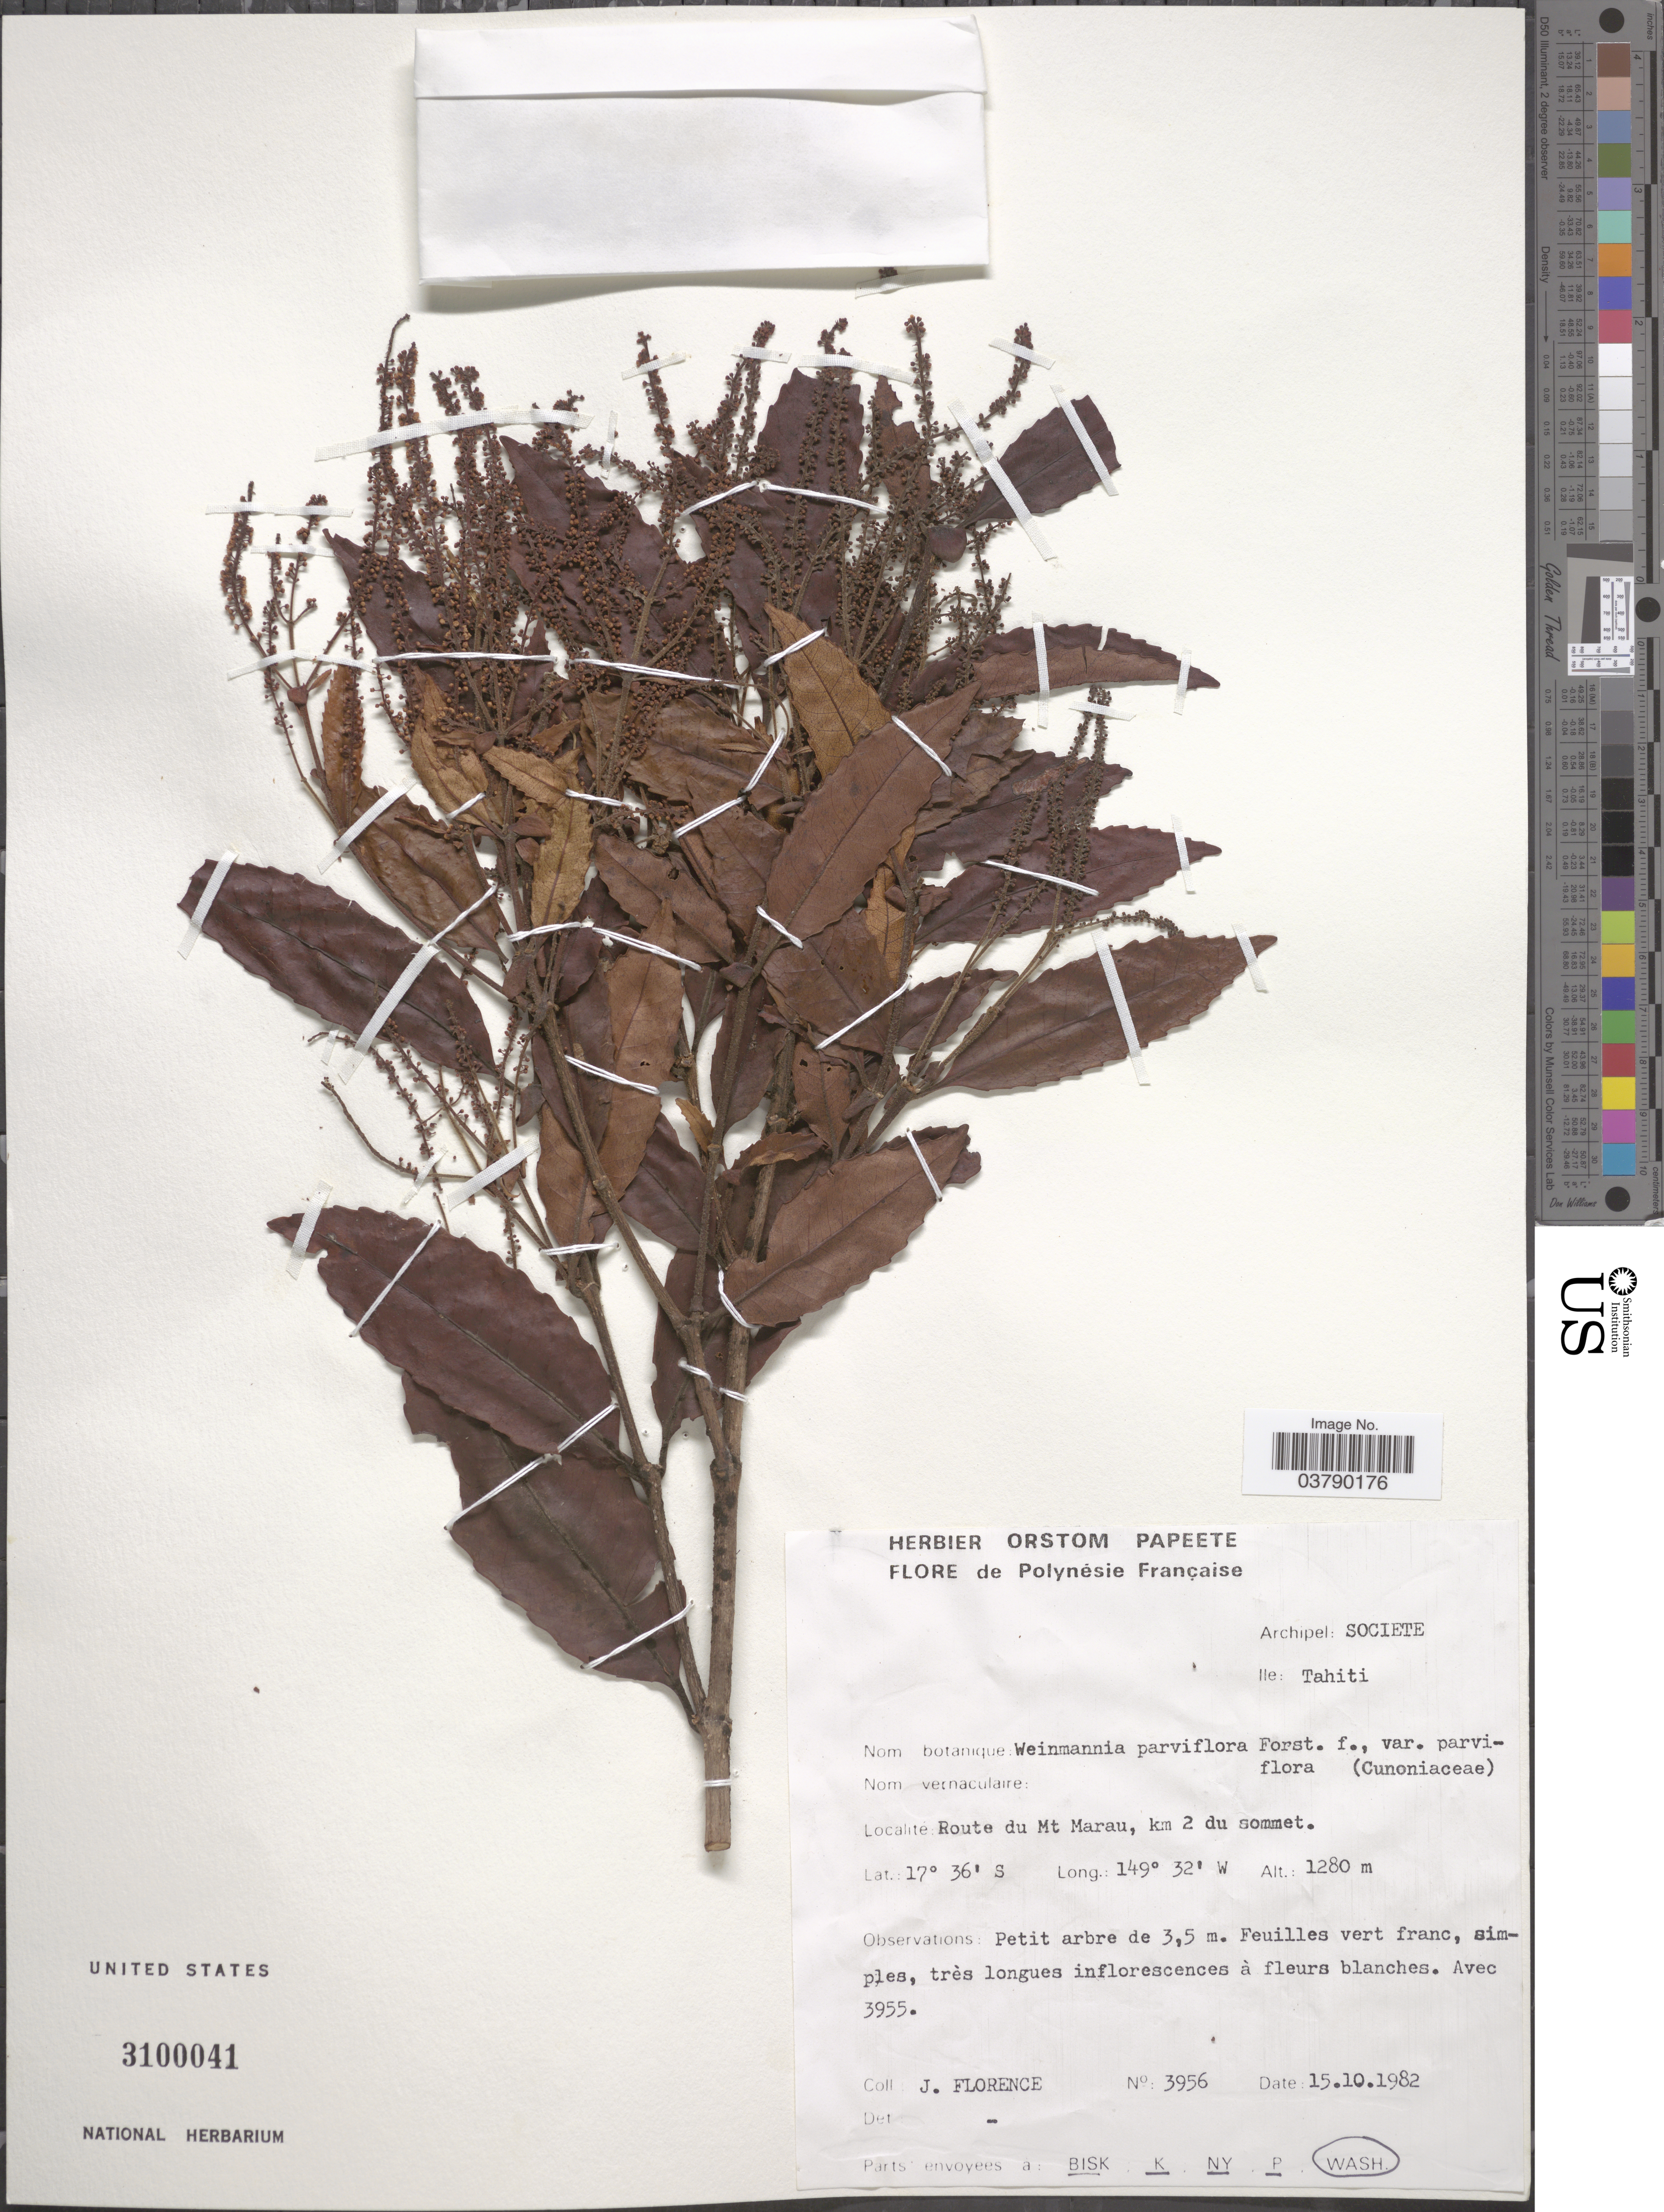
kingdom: Plantae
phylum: Tracheophyta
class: Magnoliopsida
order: Oxalidales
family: Cunoniaceae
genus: Pterophylla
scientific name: Pterophylla parviflora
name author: (G. Forst.) Pillon & H.C. Hopkins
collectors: J. Florence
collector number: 3956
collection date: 1982-10-15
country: French Polynesia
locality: Archipel: Societe, Ile: Tahiti. Route du Mt. Marau, km 2 du sommet.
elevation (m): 1280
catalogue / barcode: US 3100041